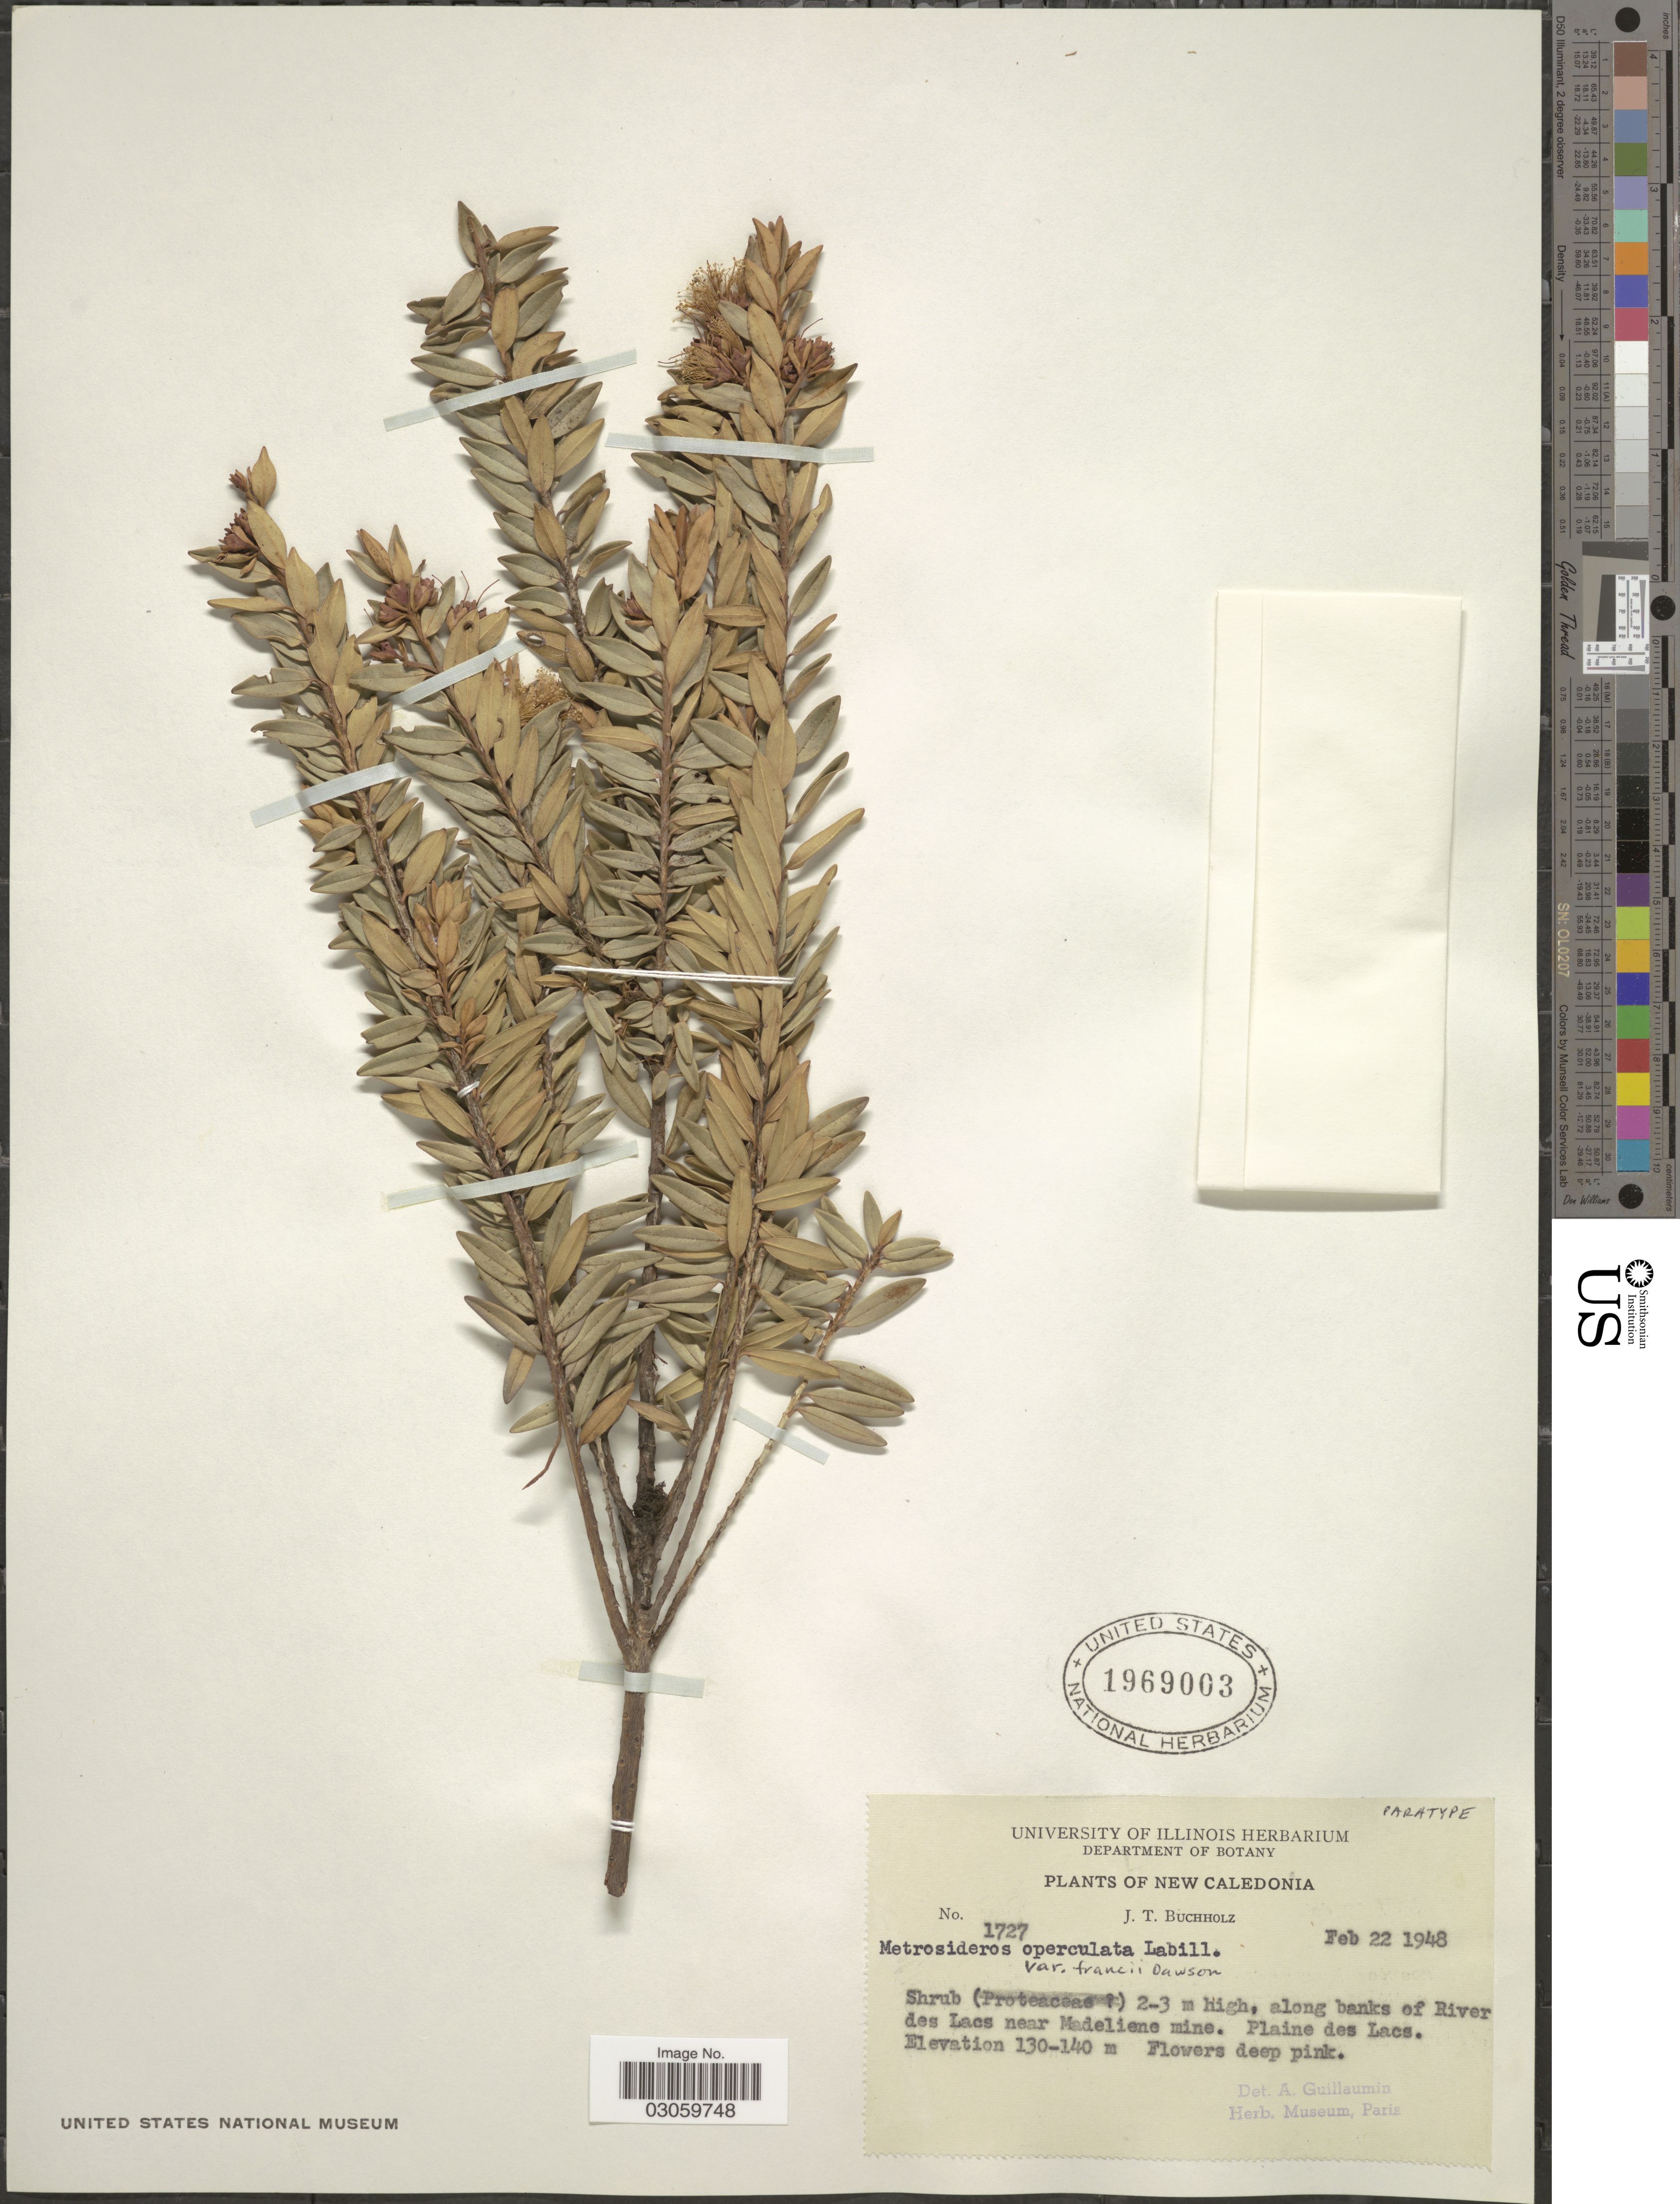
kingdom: Plantae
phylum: Tracheophyta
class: Magnoliopsida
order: Myrtales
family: Myrtaceae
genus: Metrosideros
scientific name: Metrosideros operculata var. francii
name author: J.W. Dawson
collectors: J. T. Buchholz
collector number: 1727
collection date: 1948-02-22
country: New Caledonia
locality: Along banks of River des Lacs near Madeliene mine. Plaine des Lacs.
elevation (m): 130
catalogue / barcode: US 1969003